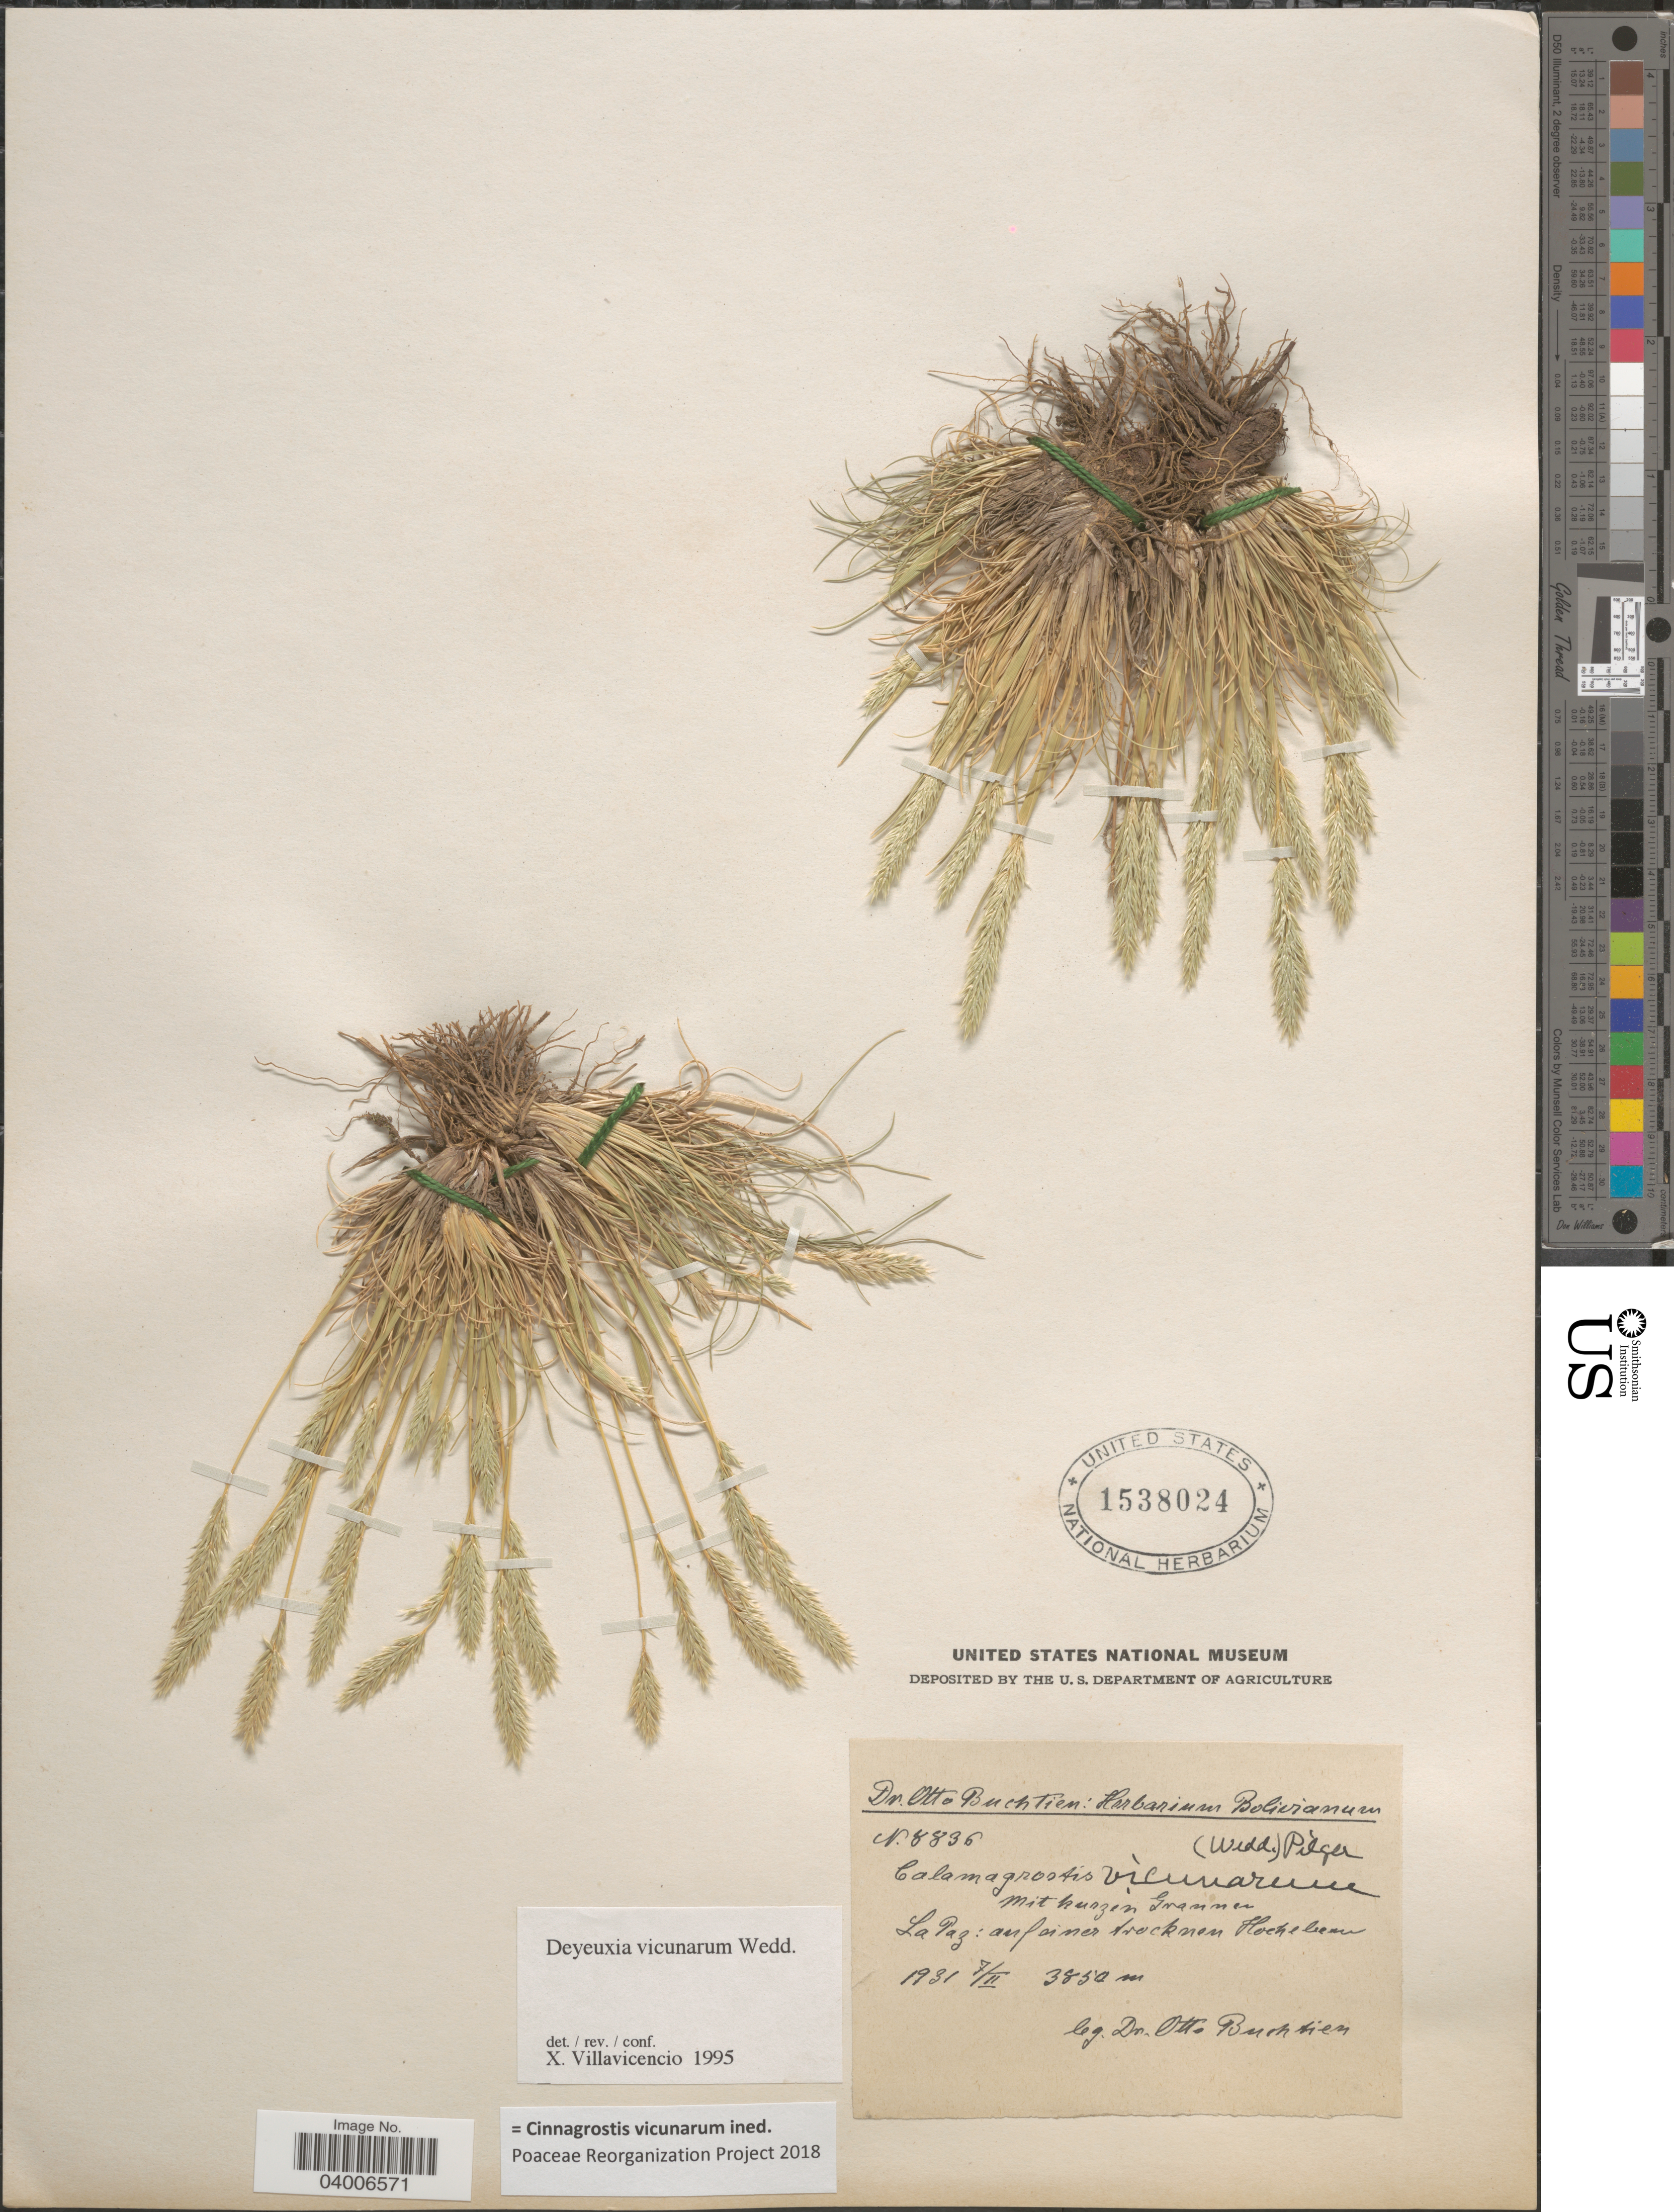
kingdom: Plantae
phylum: Tracheophyta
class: Liliopsida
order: Poales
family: Poaceae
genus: Cinnagrostis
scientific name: Cinnagrostis vicunarum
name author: (Wedd.) P.M. Peterson et al.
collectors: O. Buchtien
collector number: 8836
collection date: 1931-02-07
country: Bolivia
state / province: La Paz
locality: Auf einer trocknen Hochebene.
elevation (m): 3850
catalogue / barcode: US 1538024